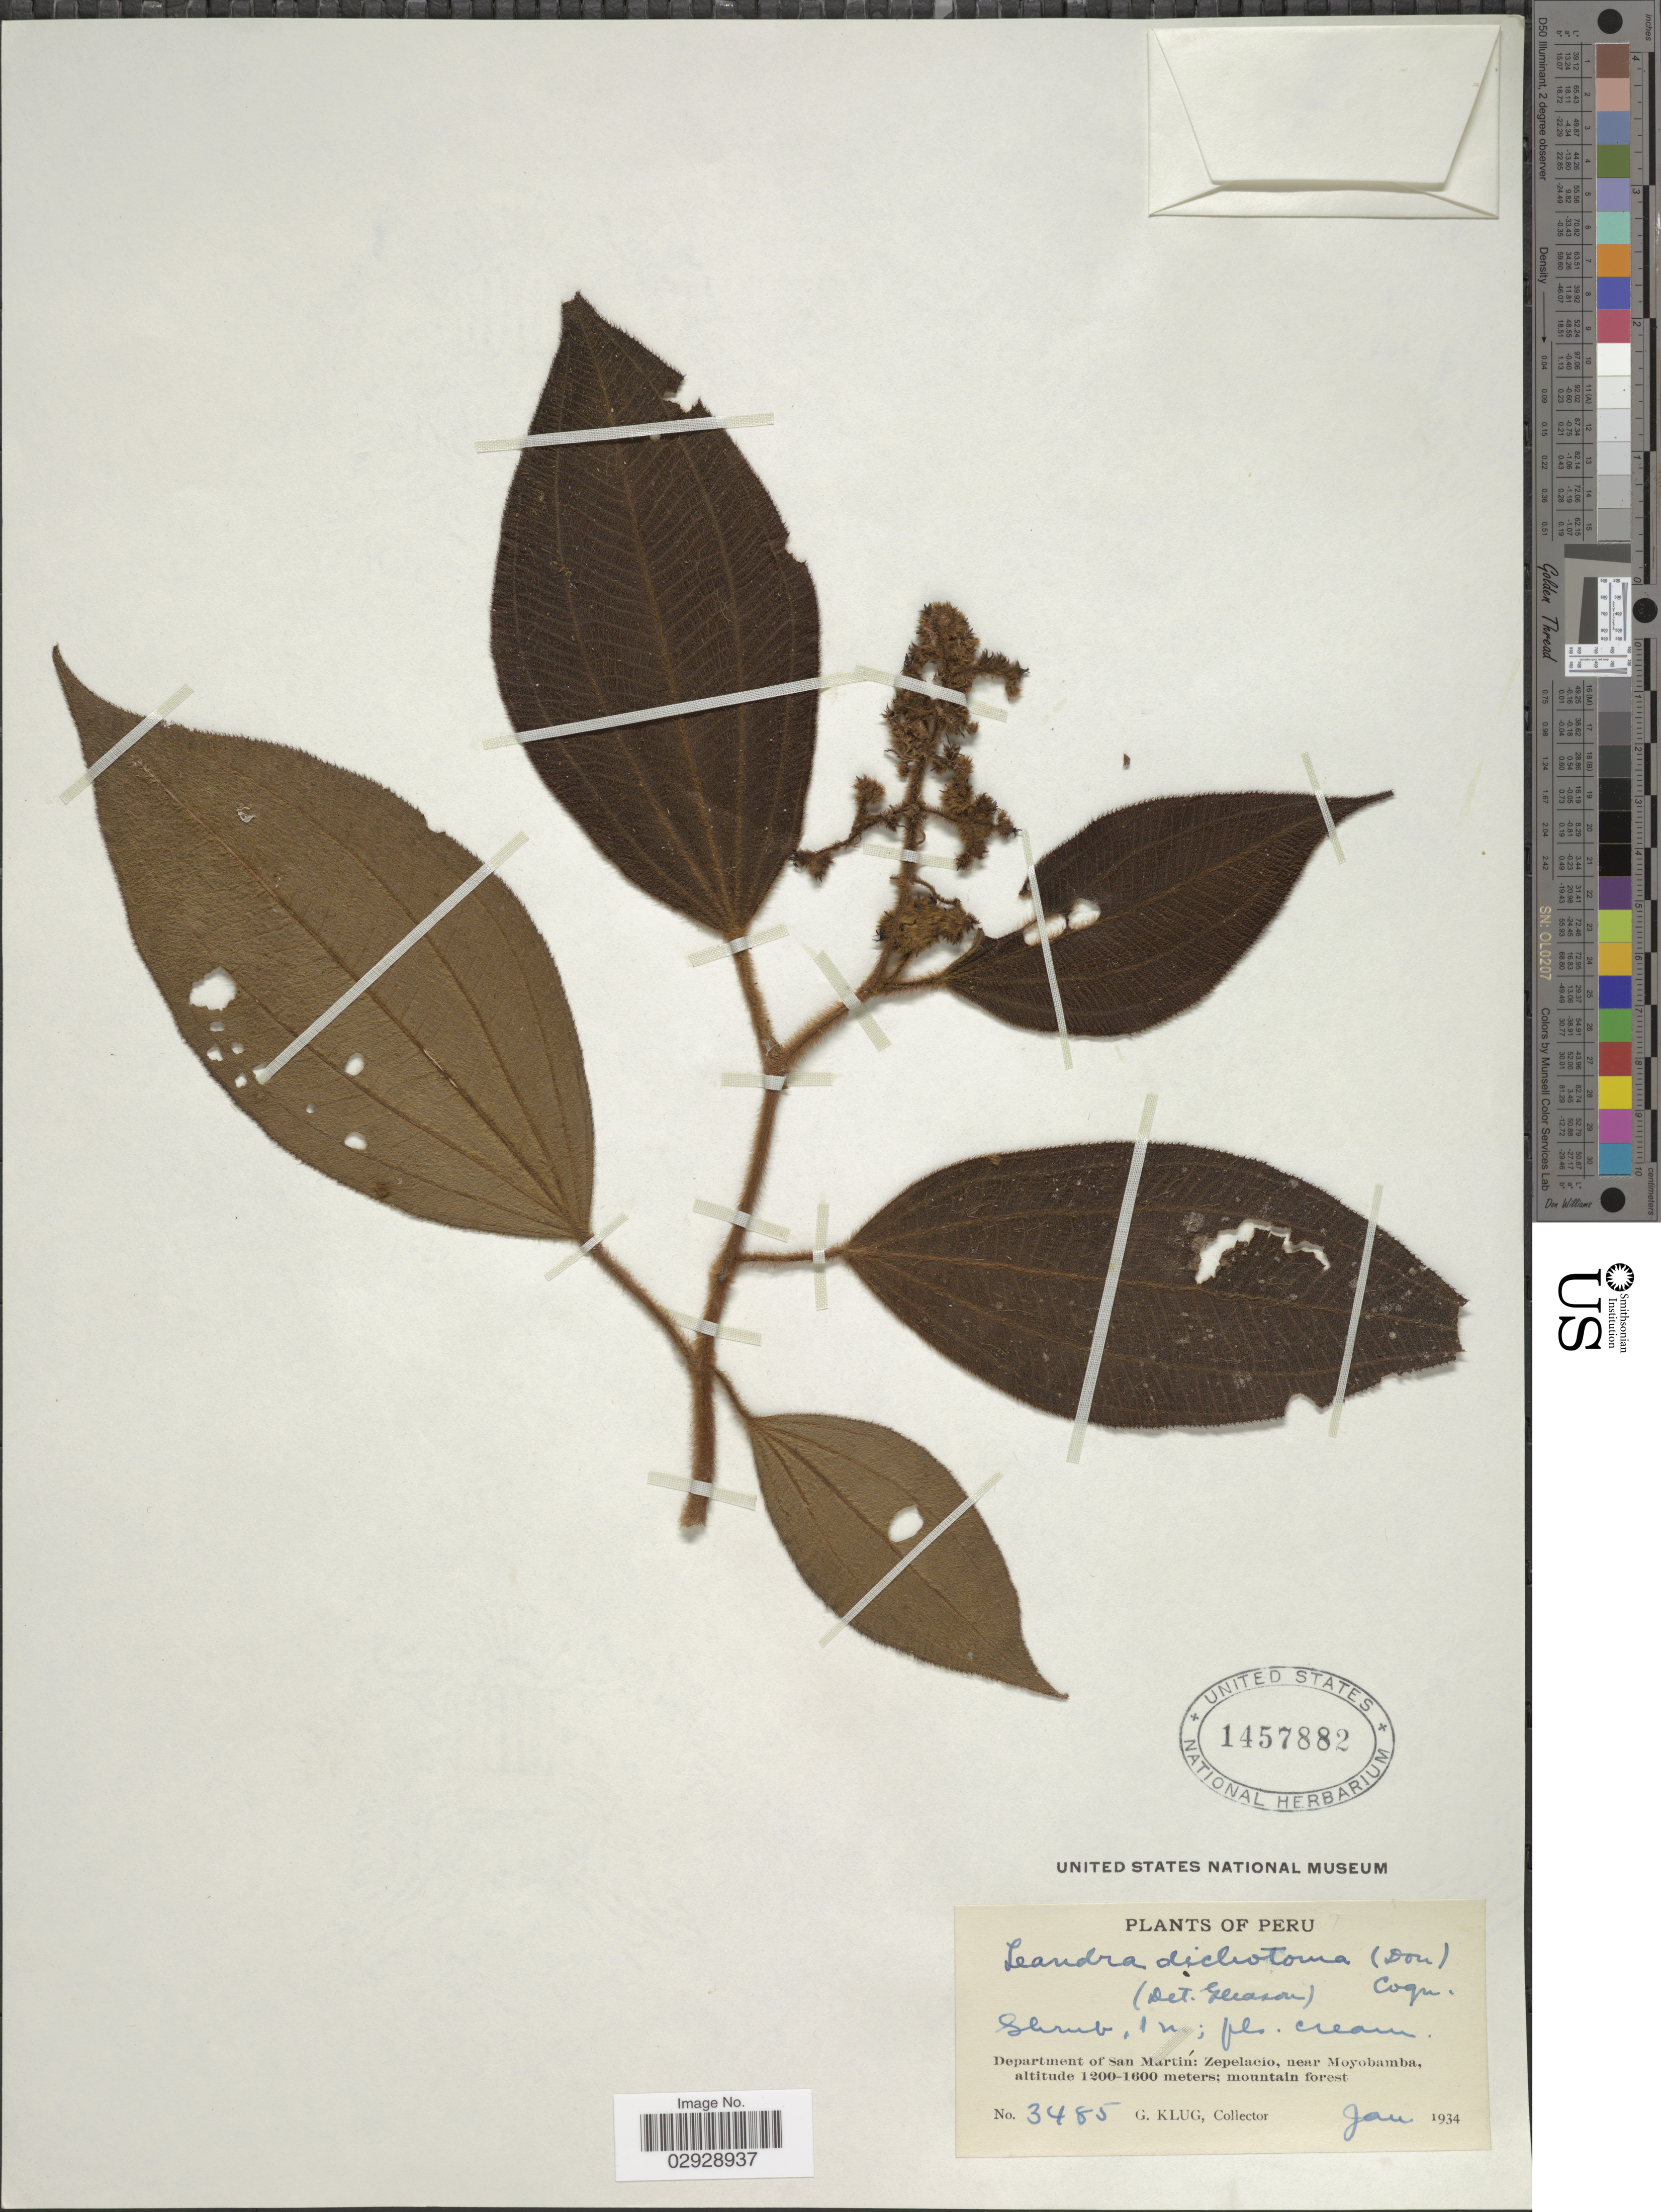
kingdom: Plantae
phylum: Tracheophyta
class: Magnoliopsida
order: Myrtales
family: Melastomataceae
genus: Leandra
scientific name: Leandra dichotoma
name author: (D. Don) Cogn.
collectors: G. Klug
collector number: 3485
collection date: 1934-01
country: Peru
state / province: San Martín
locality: Department of San Martín: Zepelacio, near Moyobamba.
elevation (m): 1200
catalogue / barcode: US 1457882